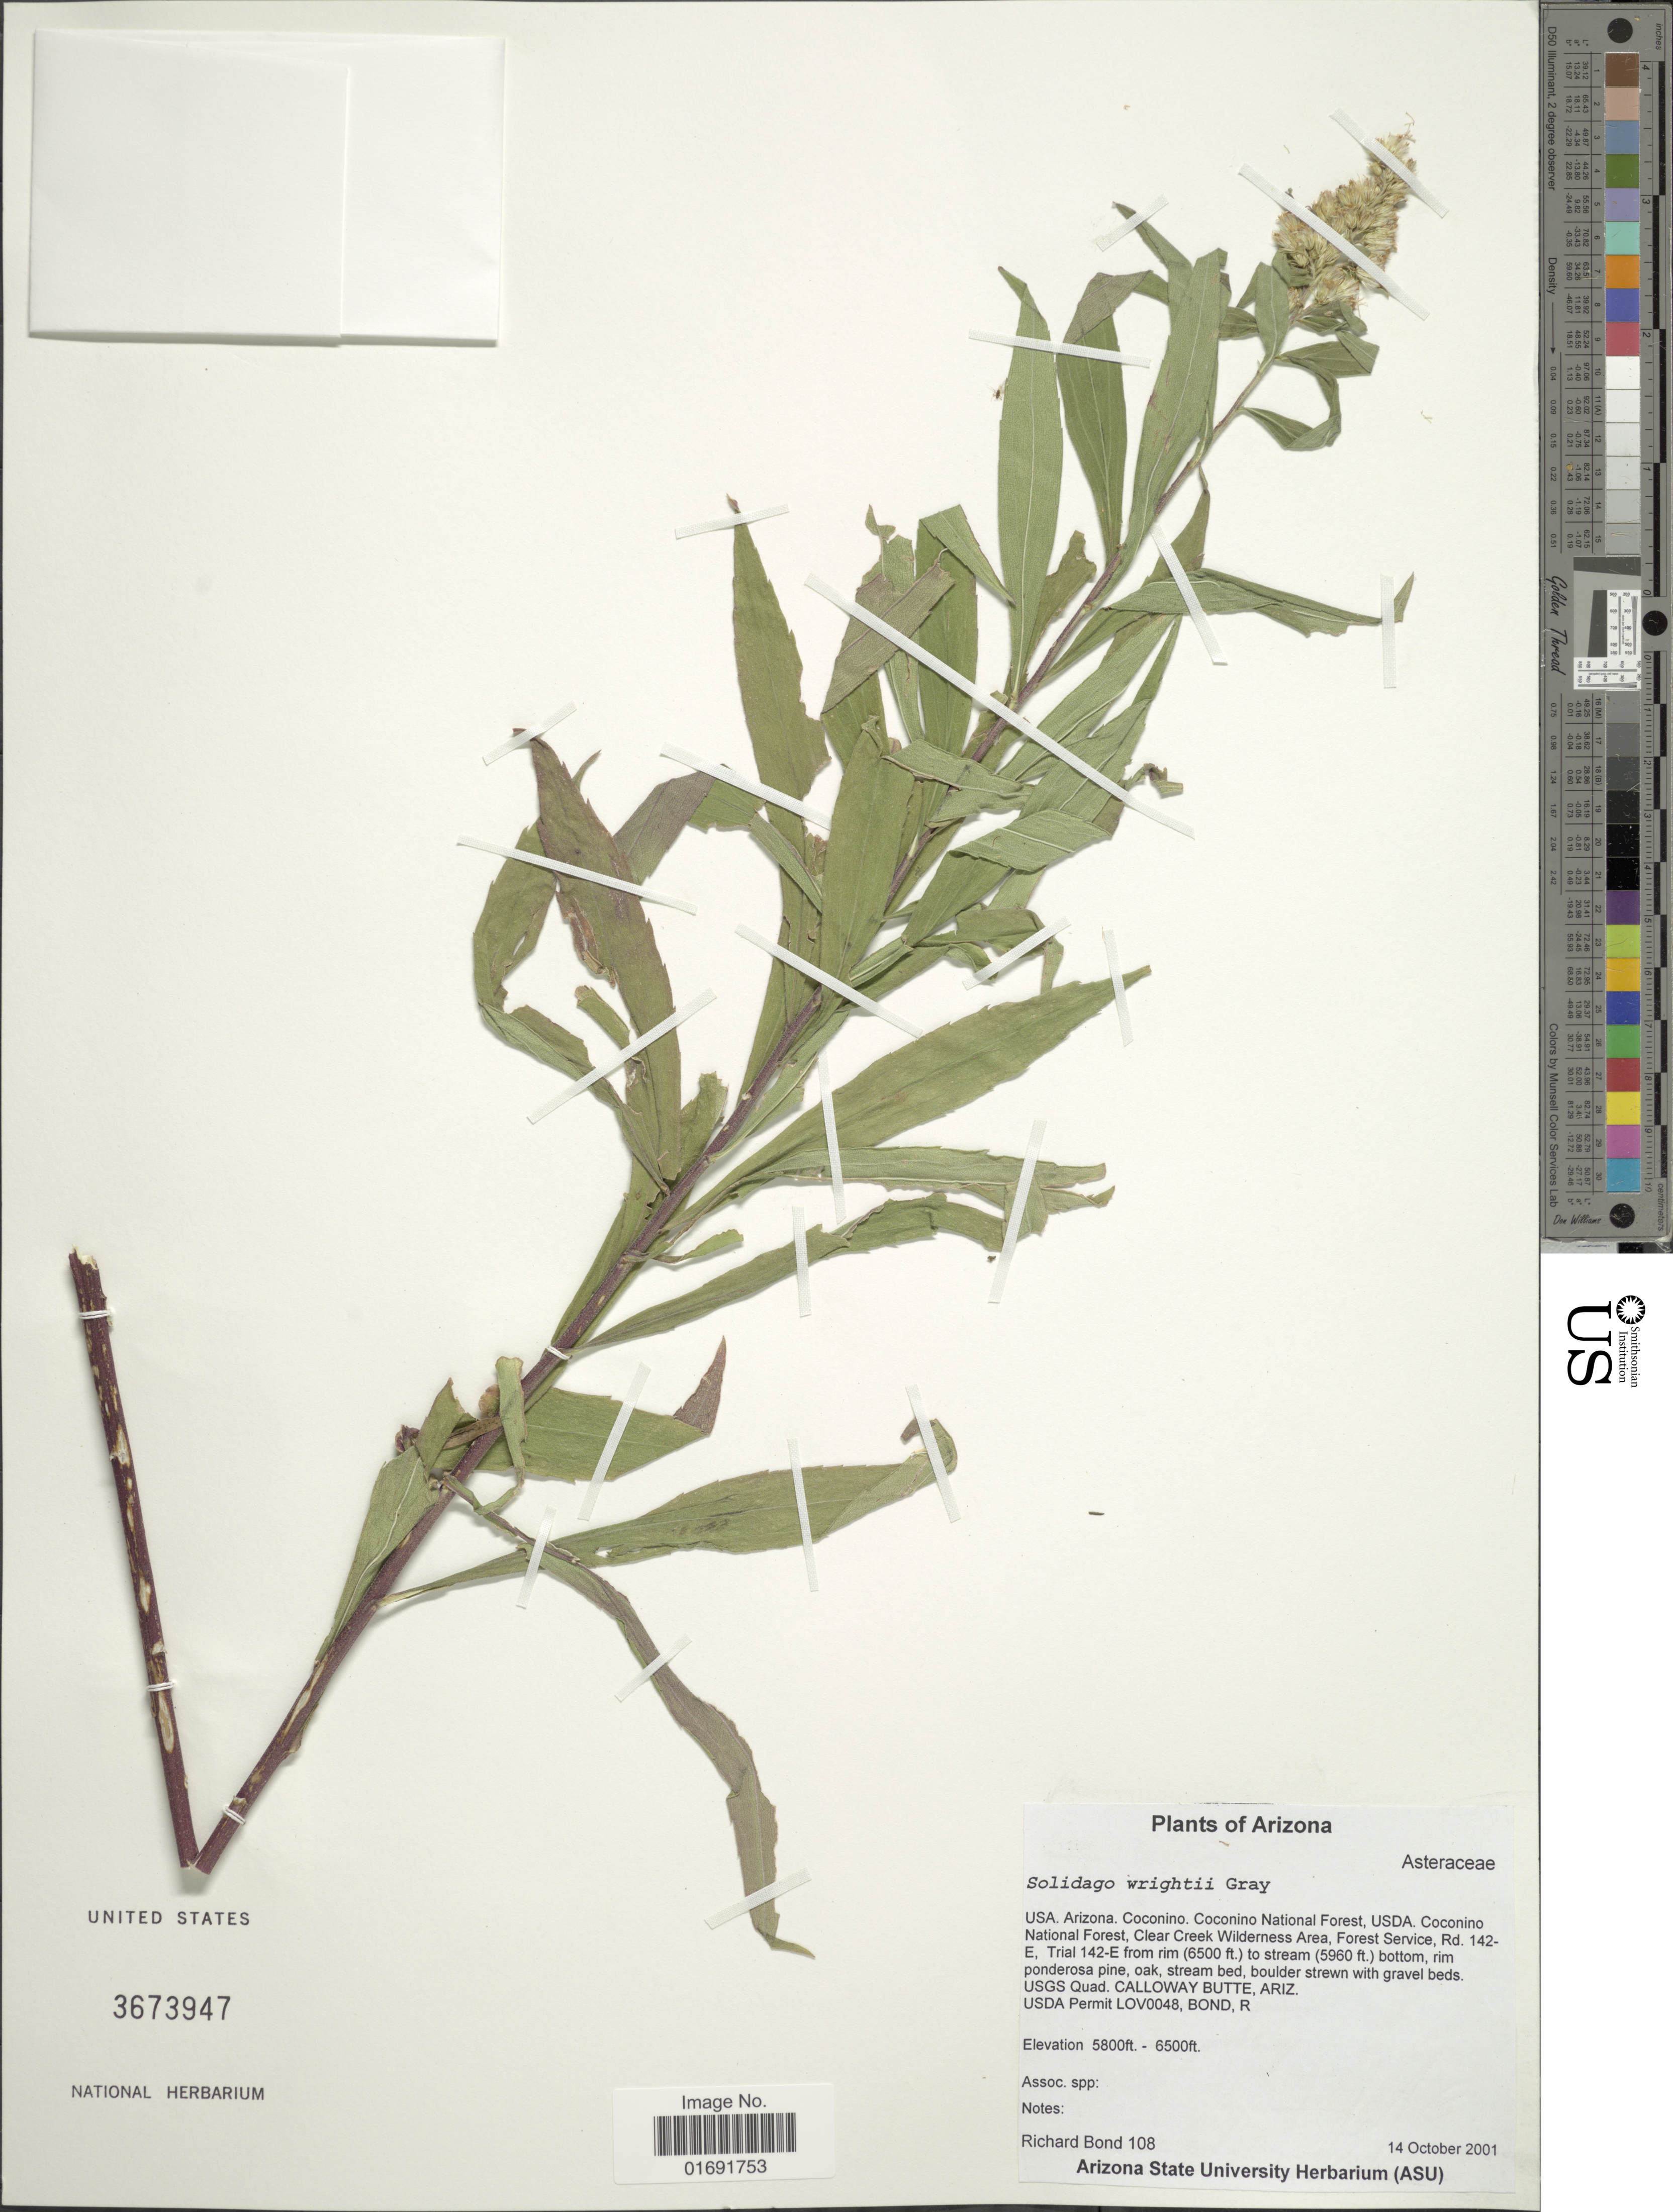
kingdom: Plantae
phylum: Tracheophyta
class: Magnoliopsida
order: Asterales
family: Asteraceae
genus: Solidago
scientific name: Solidago wrightii var. wrightii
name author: A. Gray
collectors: R. Bond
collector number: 108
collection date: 2001-10-14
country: United States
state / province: Arizona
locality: USA, Coconino, Coconino National Forest, USDA. Coconino National Forest, Clear Creek Wilderness Area, Forest Service, Rd. 142-E, Trail 142-E from rim to stream bottom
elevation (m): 1768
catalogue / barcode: US 3673947